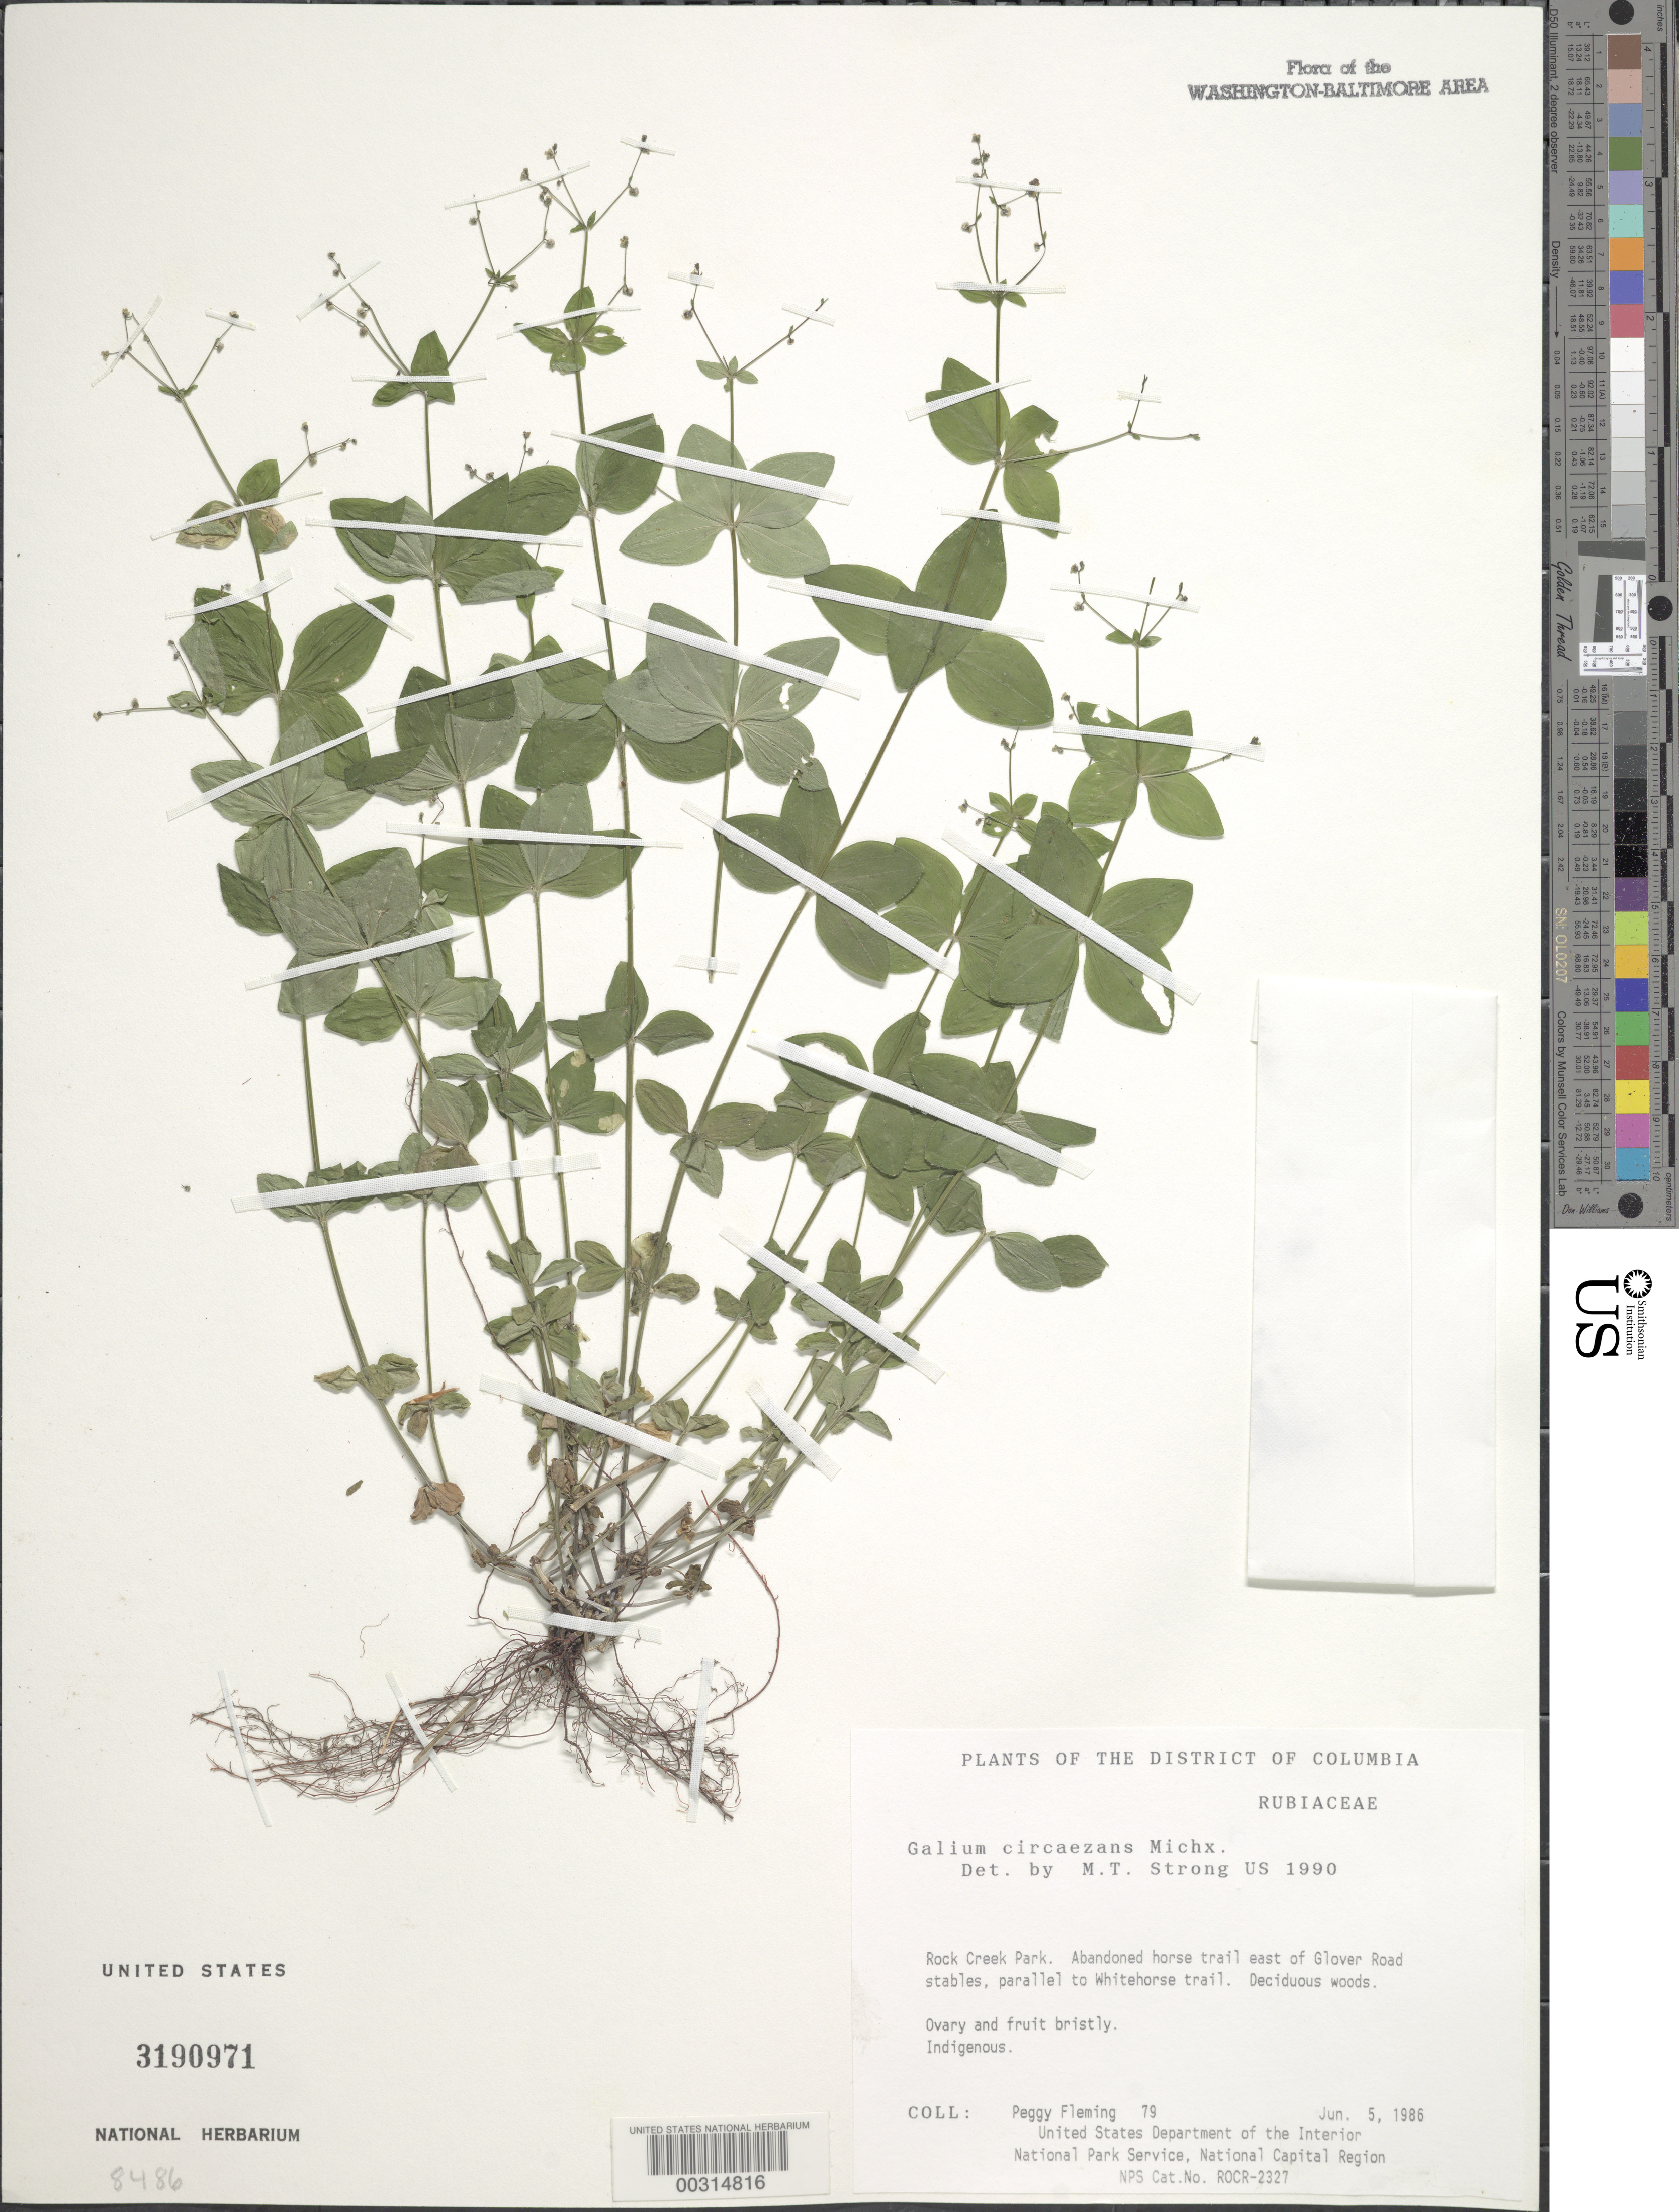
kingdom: Plantae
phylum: Tracheophyta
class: Magnoliopsida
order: Gentianales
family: Rubiaceae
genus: Galium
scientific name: Galium circaezans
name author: Michx.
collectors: P. Fleming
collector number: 79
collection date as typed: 05 Jun 1986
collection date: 1986-06-05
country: United States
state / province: District of Columbia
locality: Rock Creek Park, E of Glover Road Stables Rock Creek Park and Vicinity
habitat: Deciduous woods, abondoned horse trail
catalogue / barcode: US 3190971